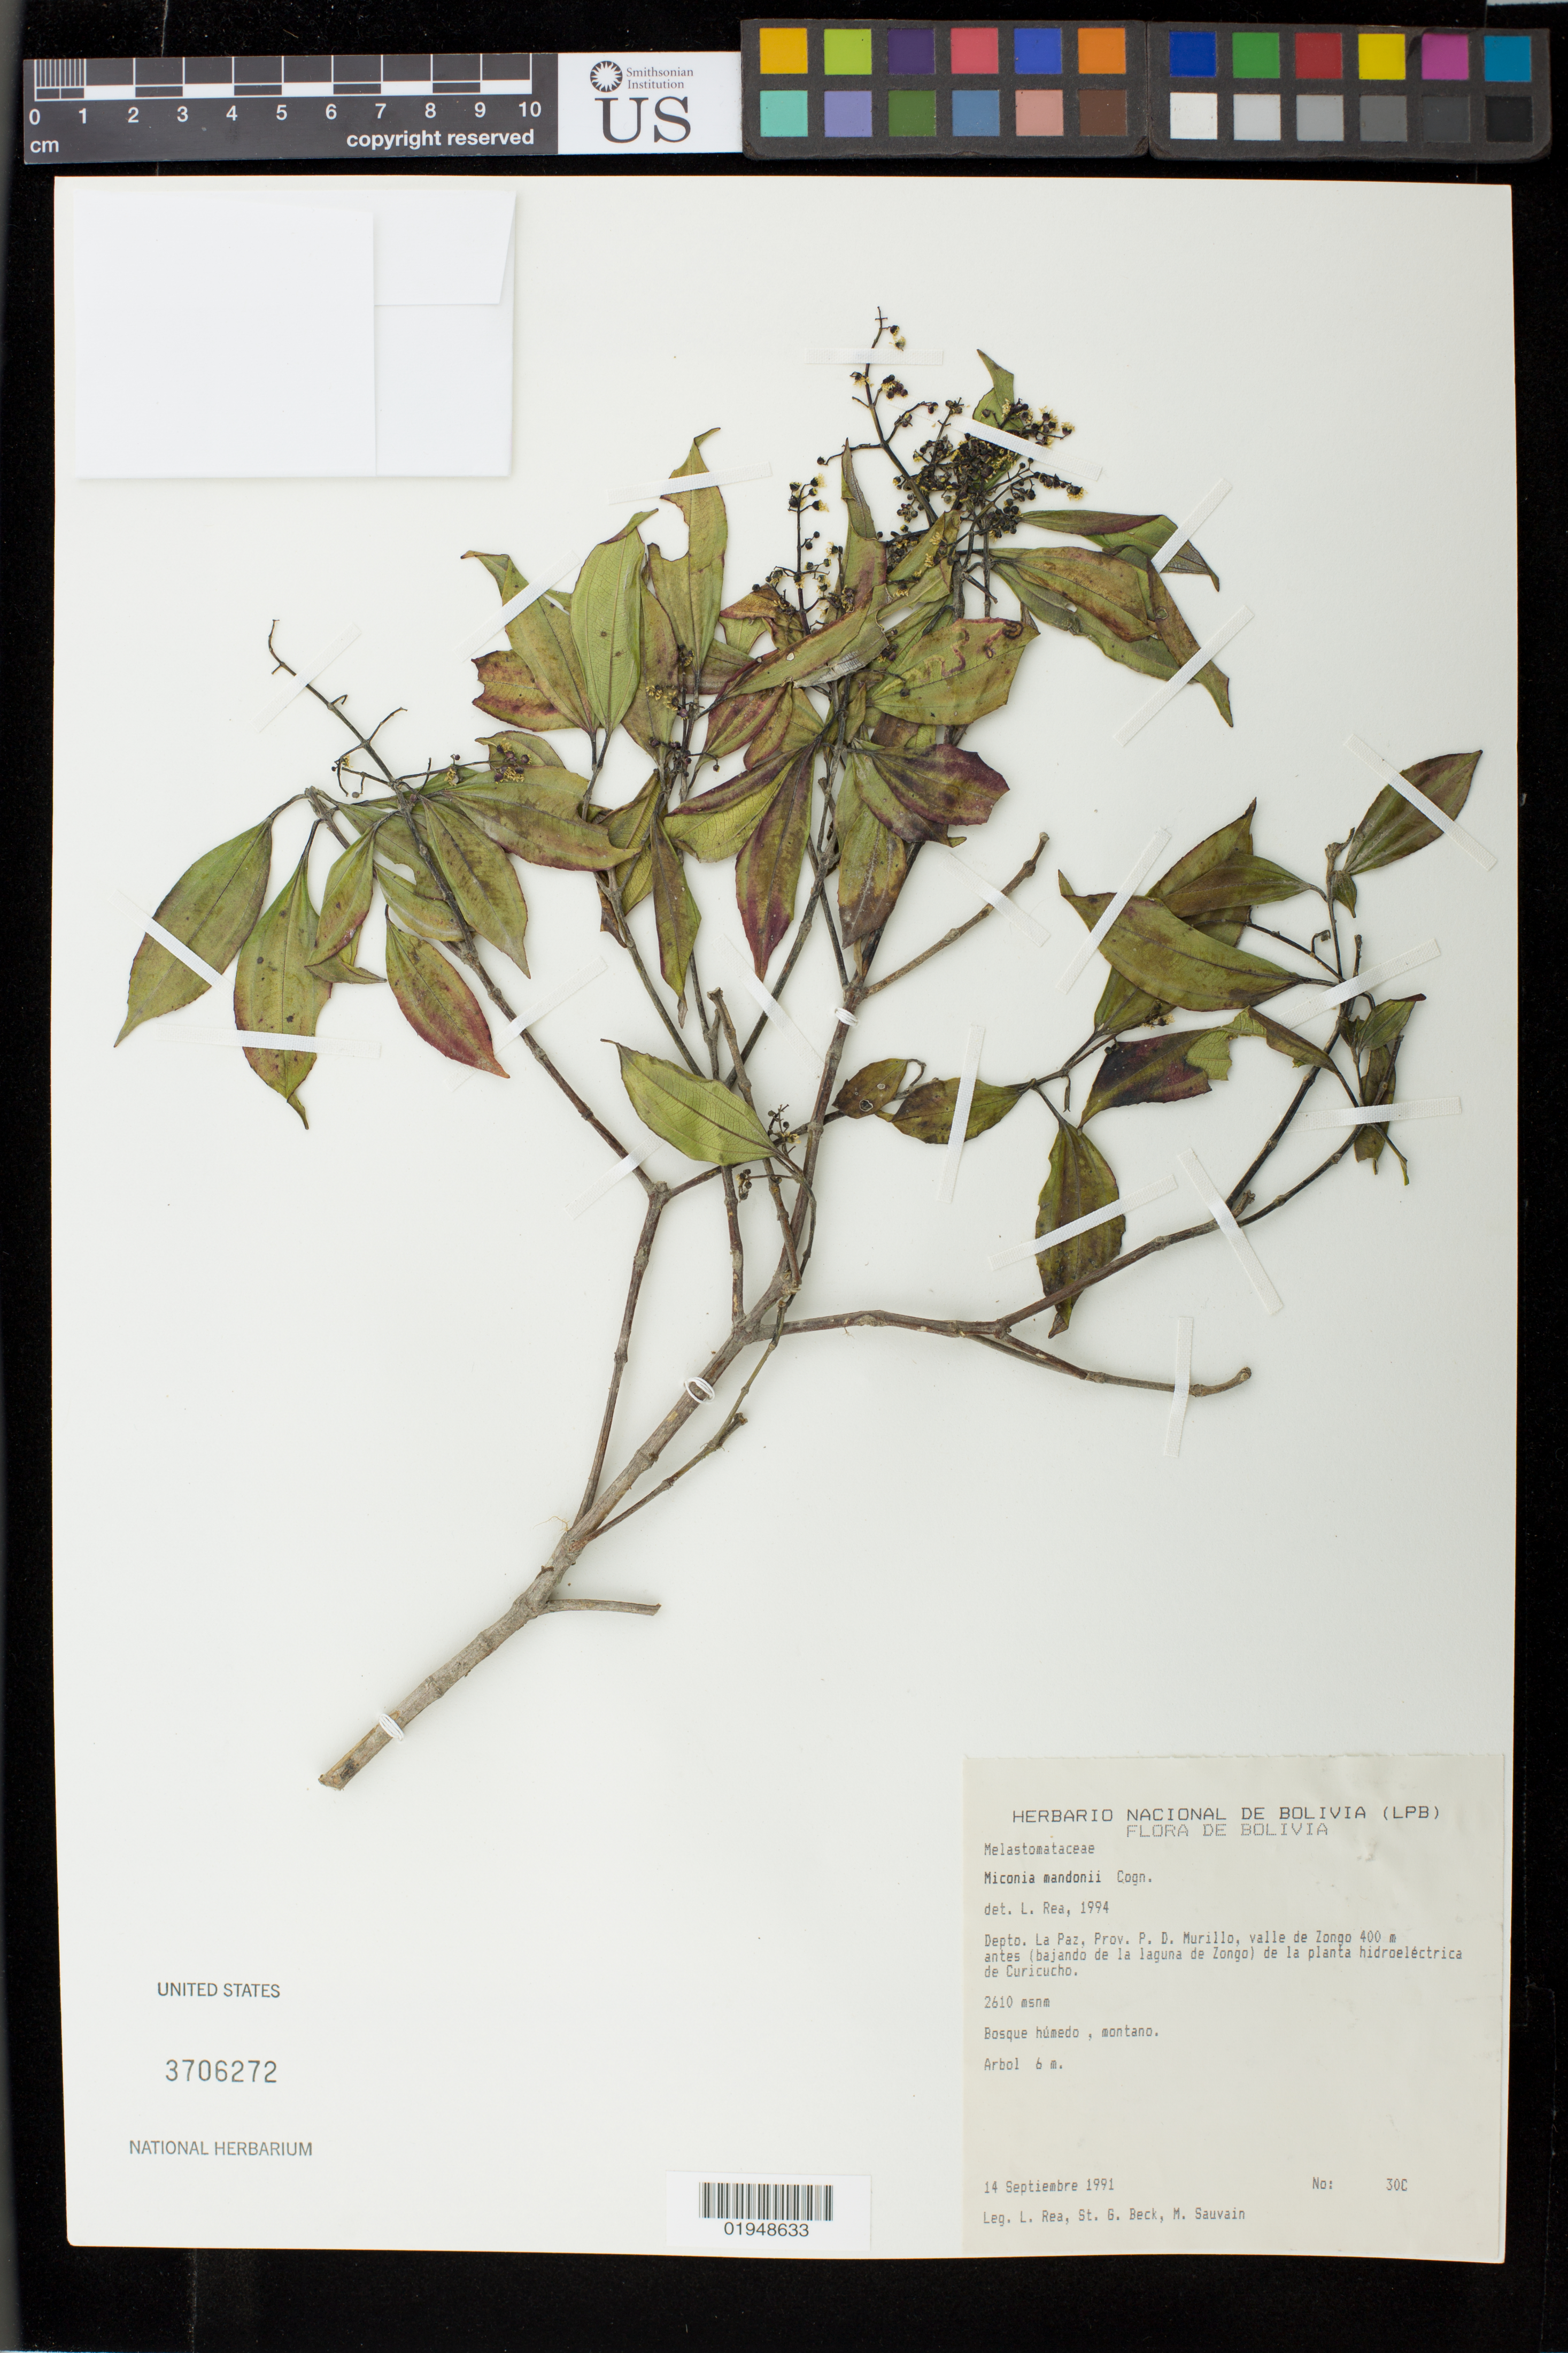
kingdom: Plantae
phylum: Tracheophyta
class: Magnoliopsida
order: Myrtales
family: Melastomataceae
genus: Miconia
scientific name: Miconia mandonii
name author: Cogn. in A. DC.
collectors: L. Rea, S. G. Beck & M. Sauvain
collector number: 30C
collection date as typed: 14 Sep 1991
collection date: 1991-09-14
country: Bolivia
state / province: La Paz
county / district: Murillo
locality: valle de Zongo 400 m antes (bajando de la laguna de Zongo)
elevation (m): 2610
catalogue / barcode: US 3706272